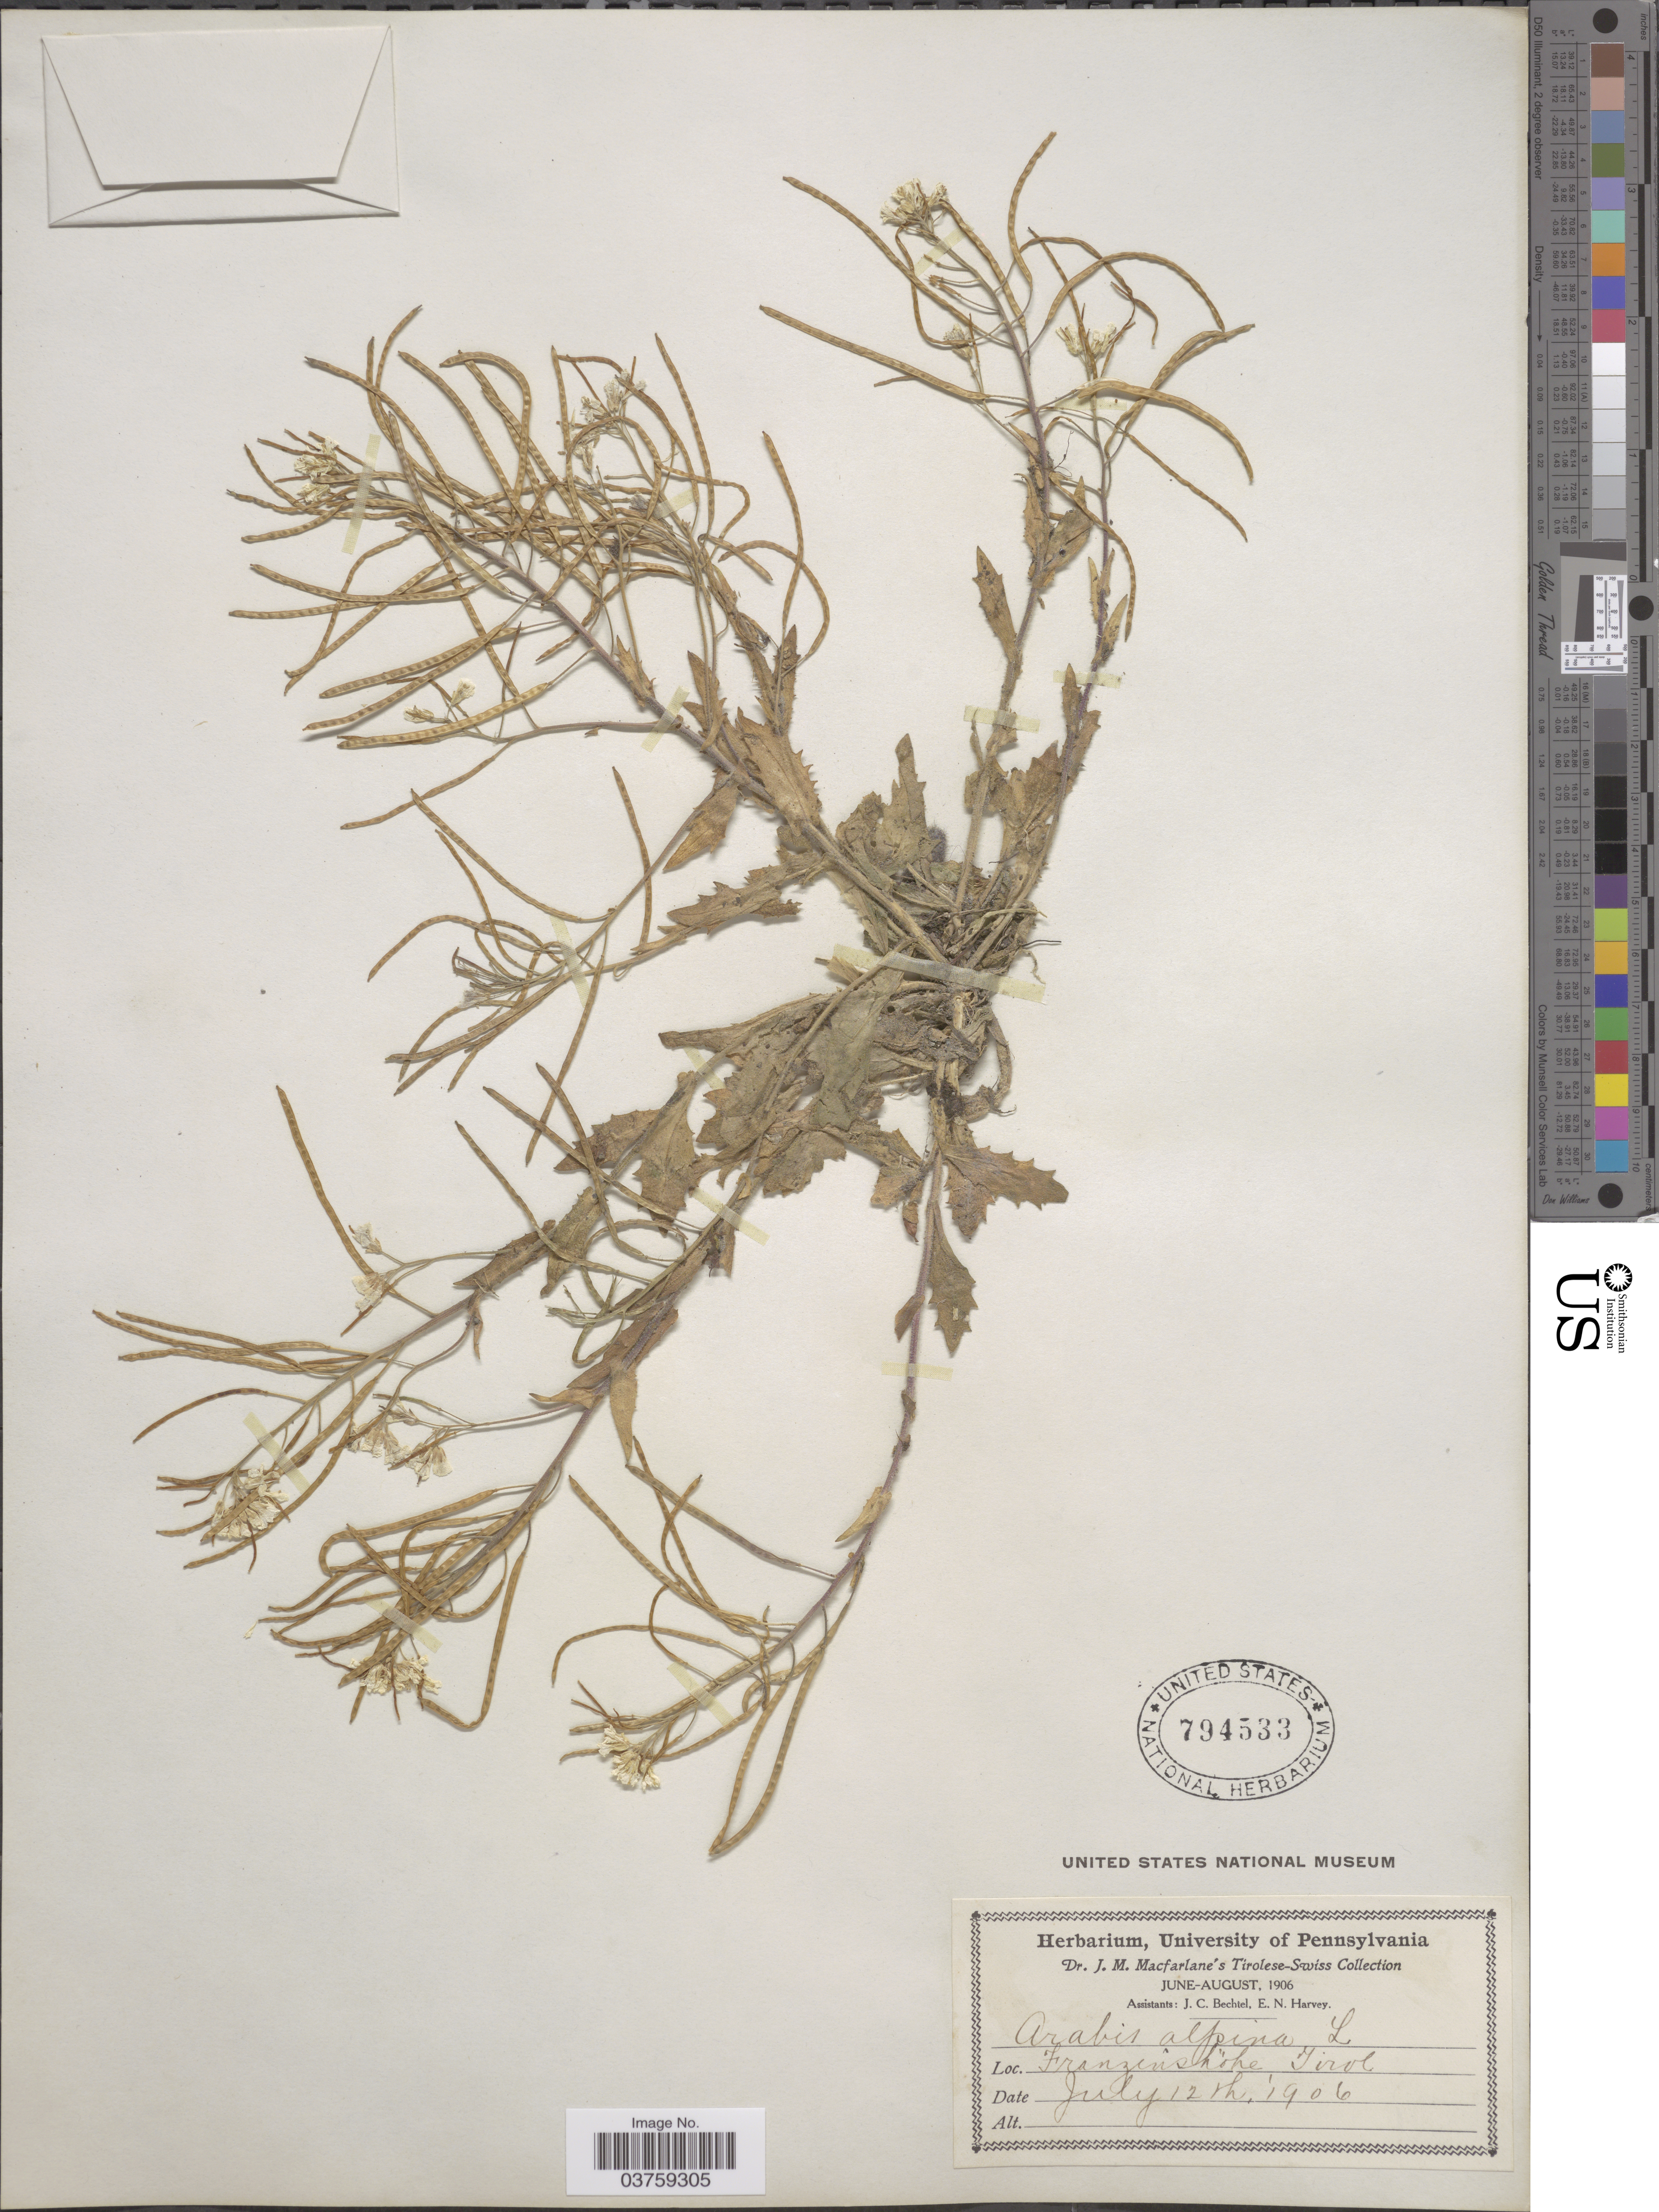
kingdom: Plantae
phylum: Tracheophyta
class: Magnoliopsida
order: Brassicales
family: Brassicaceae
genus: Arabis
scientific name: Arabis alpina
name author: L.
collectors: J. Macfarlane, J. Bechtel & E. Harvey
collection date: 1906-07-12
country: Italy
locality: Tirolese-Swiss. Franzenshöhe, Tirol.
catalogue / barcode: US 794533